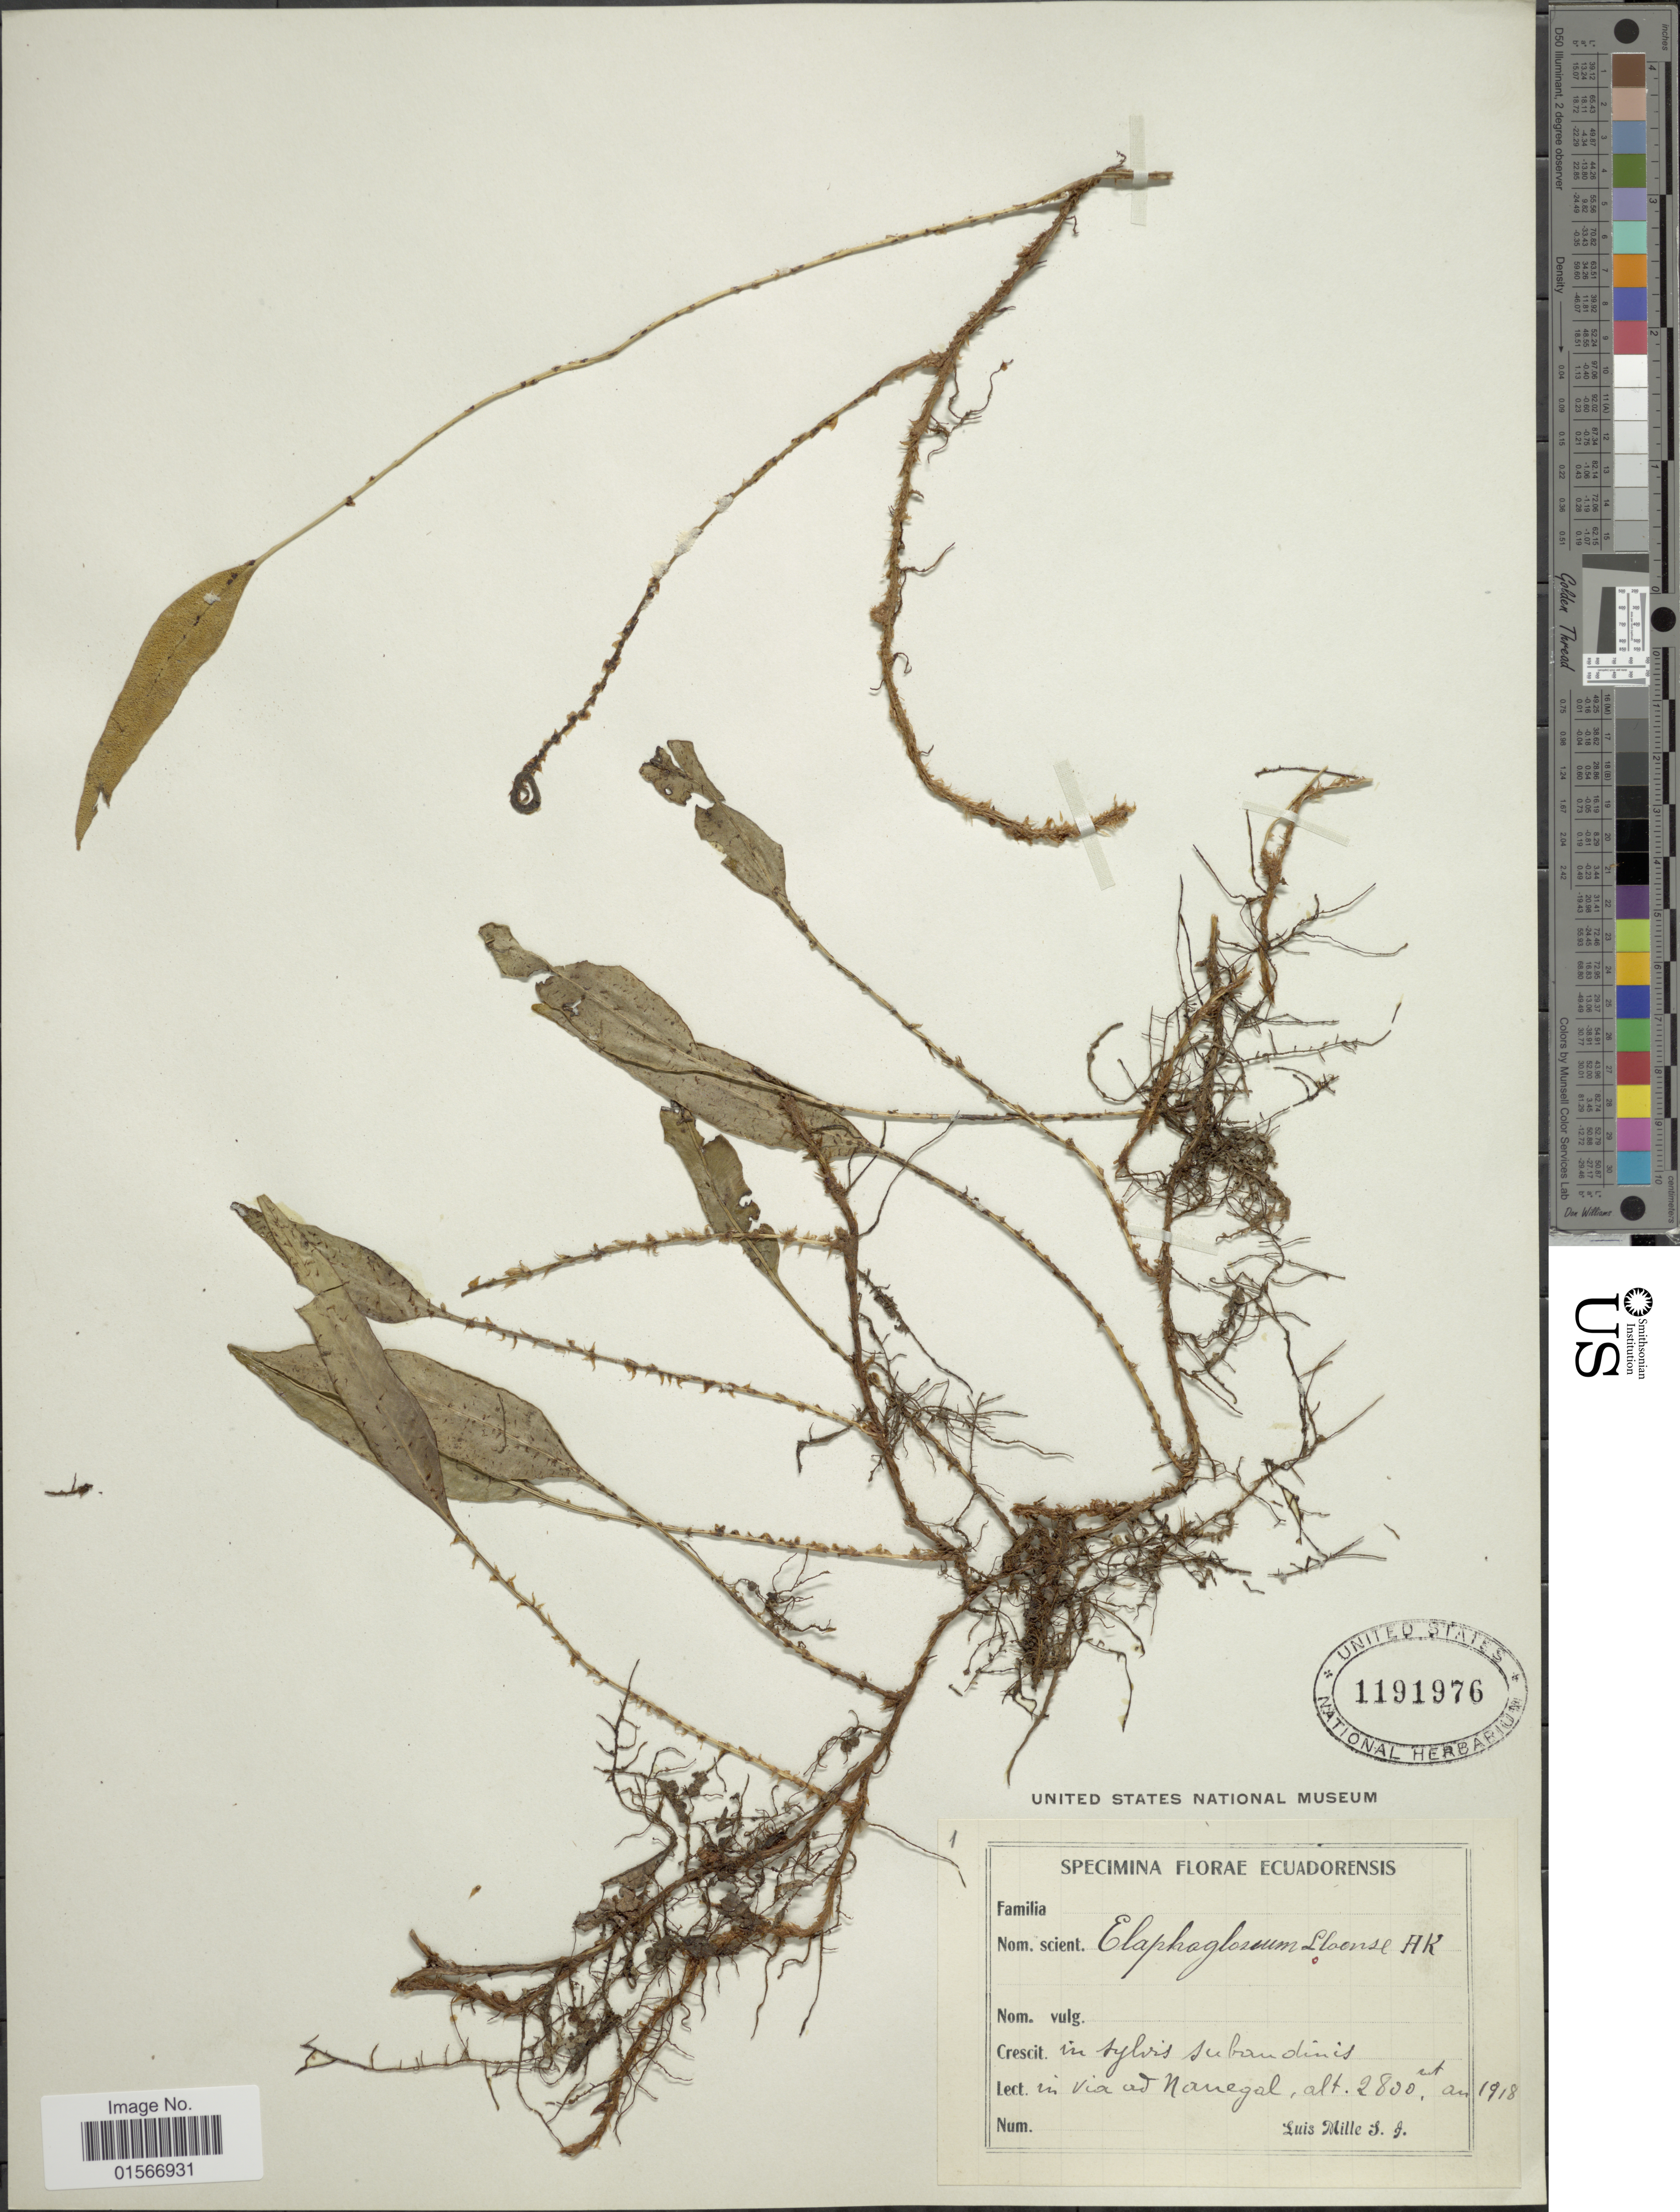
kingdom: Plantae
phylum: Tracheophyta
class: Polypodiopsida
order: Polypodiales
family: Dryopteridaceae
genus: Elaphoglossum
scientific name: Elaphoglossum lloense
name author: (Hook.) T. Moore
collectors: L. Mille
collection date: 1918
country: Ecuador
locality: In sylvis subandinis in via ad Nanegal.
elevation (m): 2800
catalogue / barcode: US 1191976